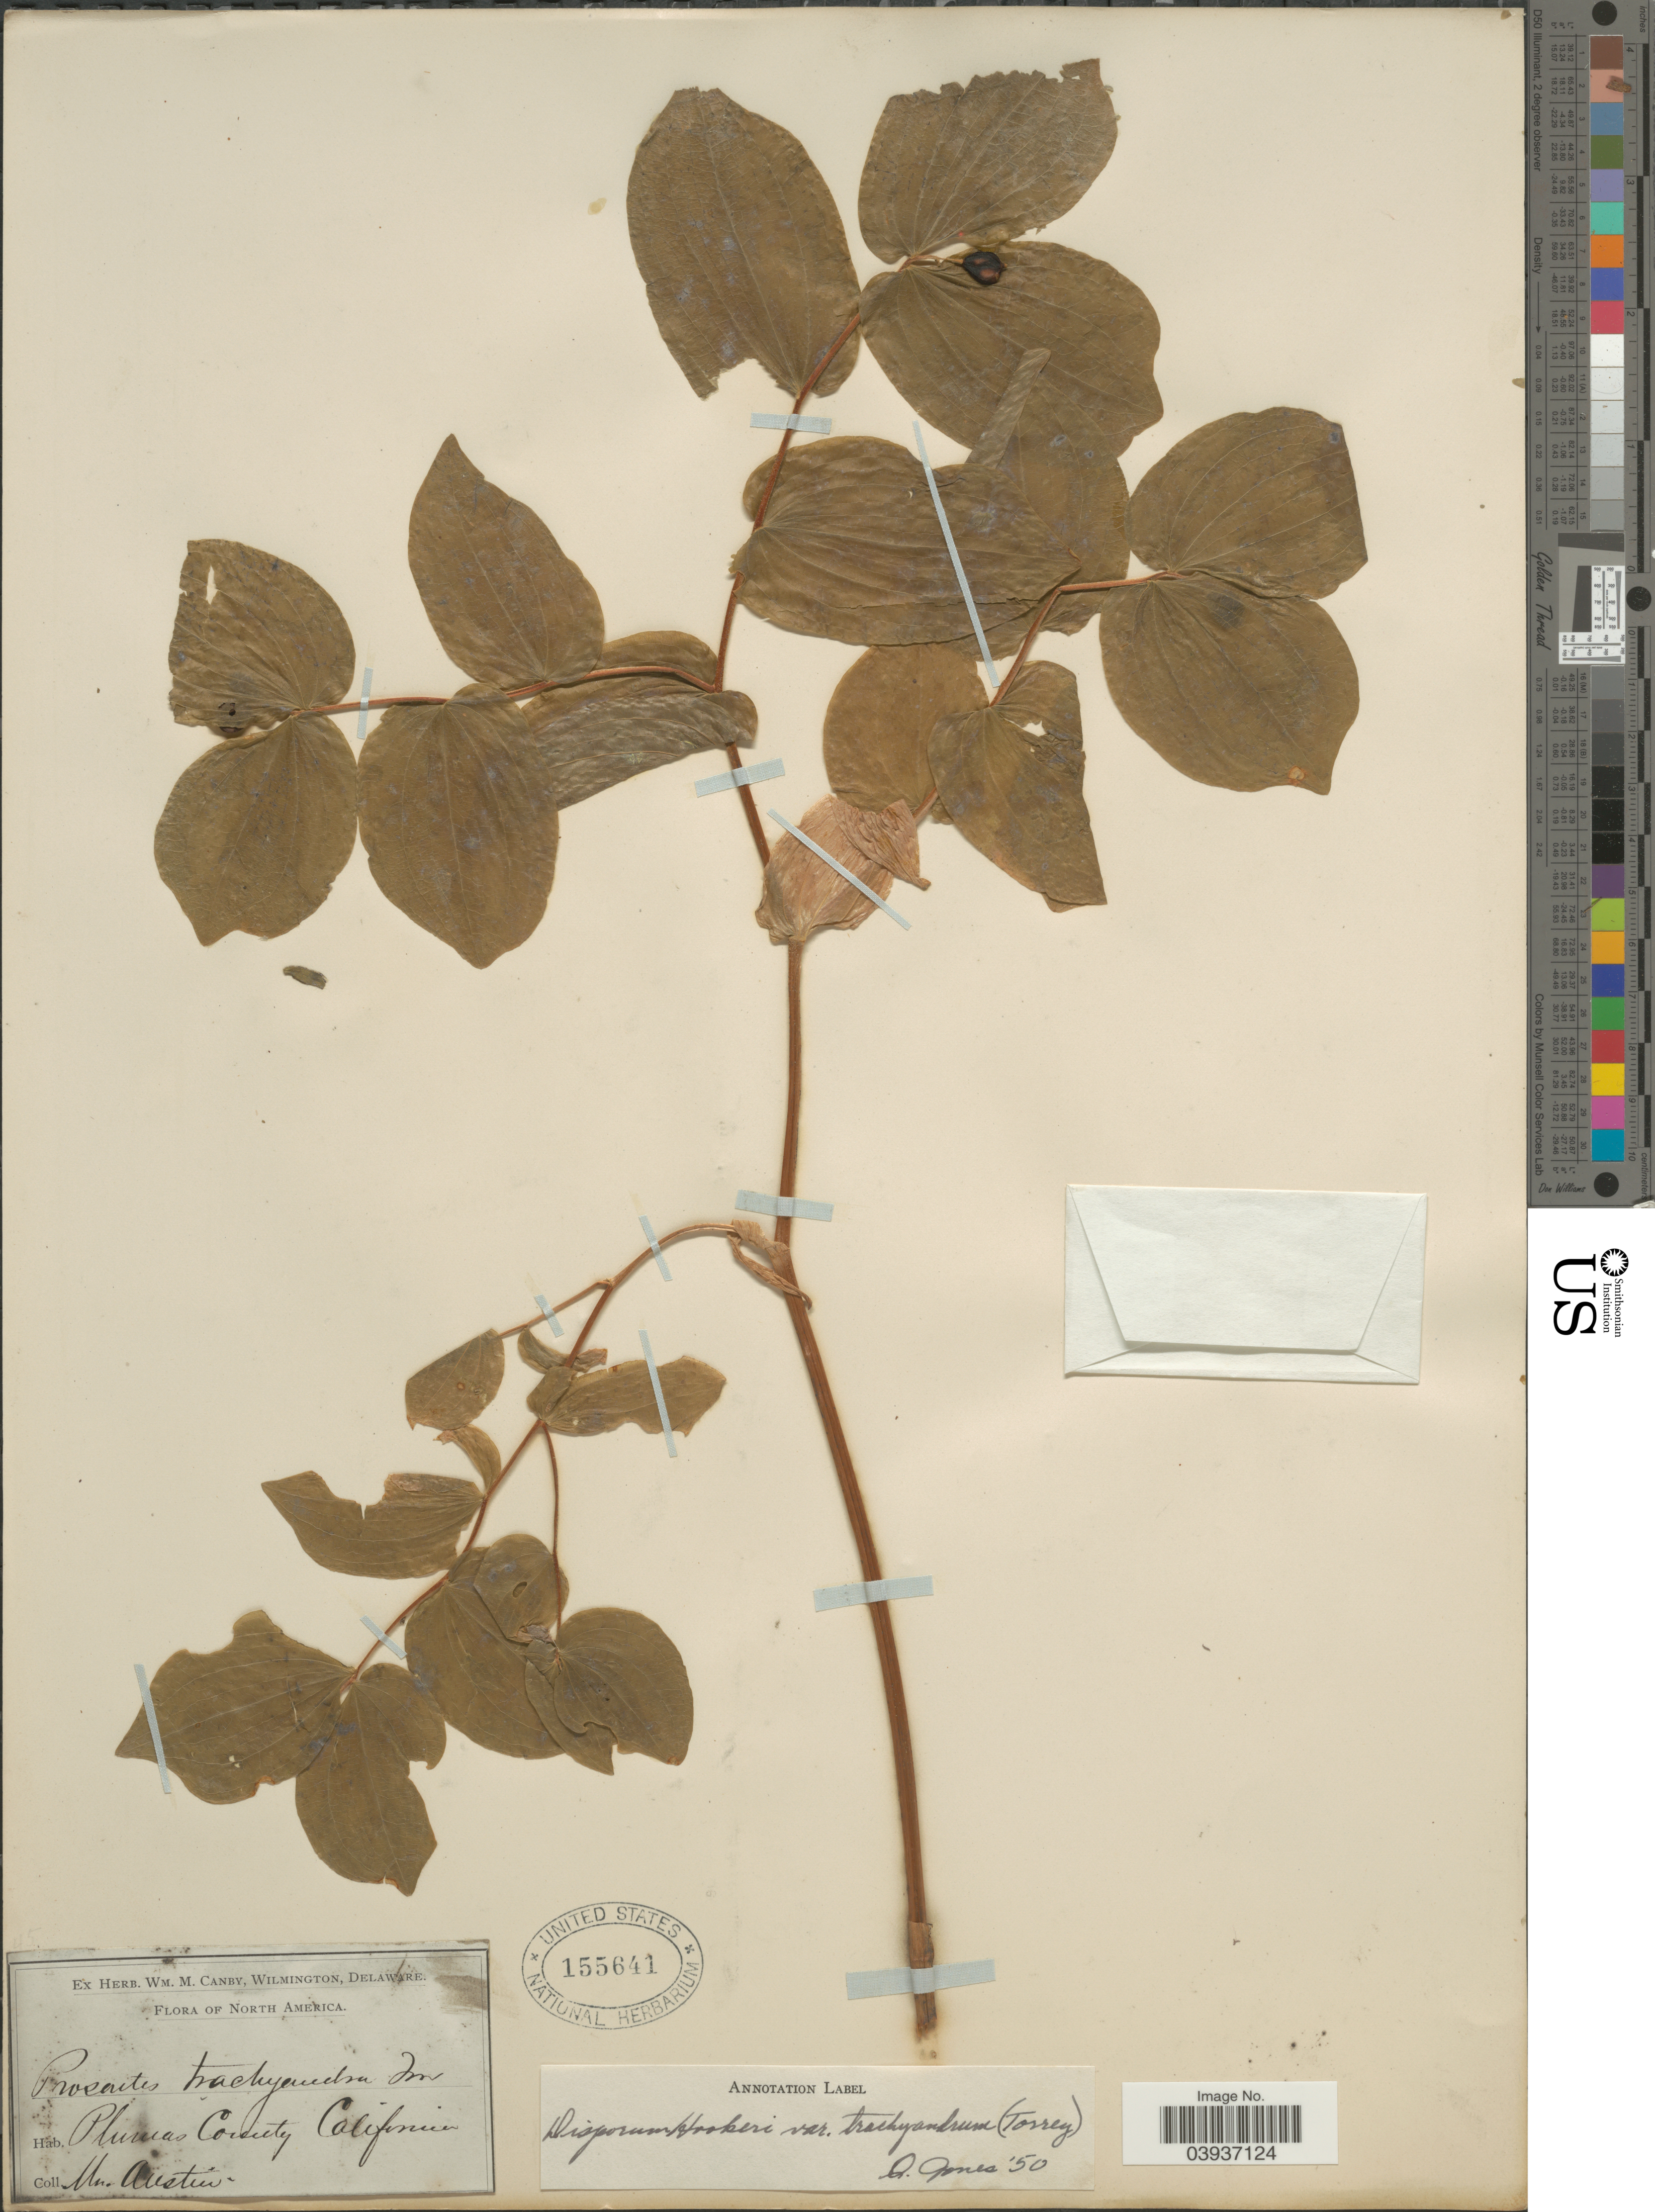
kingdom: Plantae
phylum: Tracheophyta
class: Liliopsida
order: Liliales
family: Colchicaceae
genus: Disporum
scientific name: Disporum hookeri var. trachyandrum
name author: (Torr.) Q. Jones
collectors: Austin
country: United States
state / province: California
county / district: Plumas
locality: Plumas County.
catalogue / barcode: US 155641